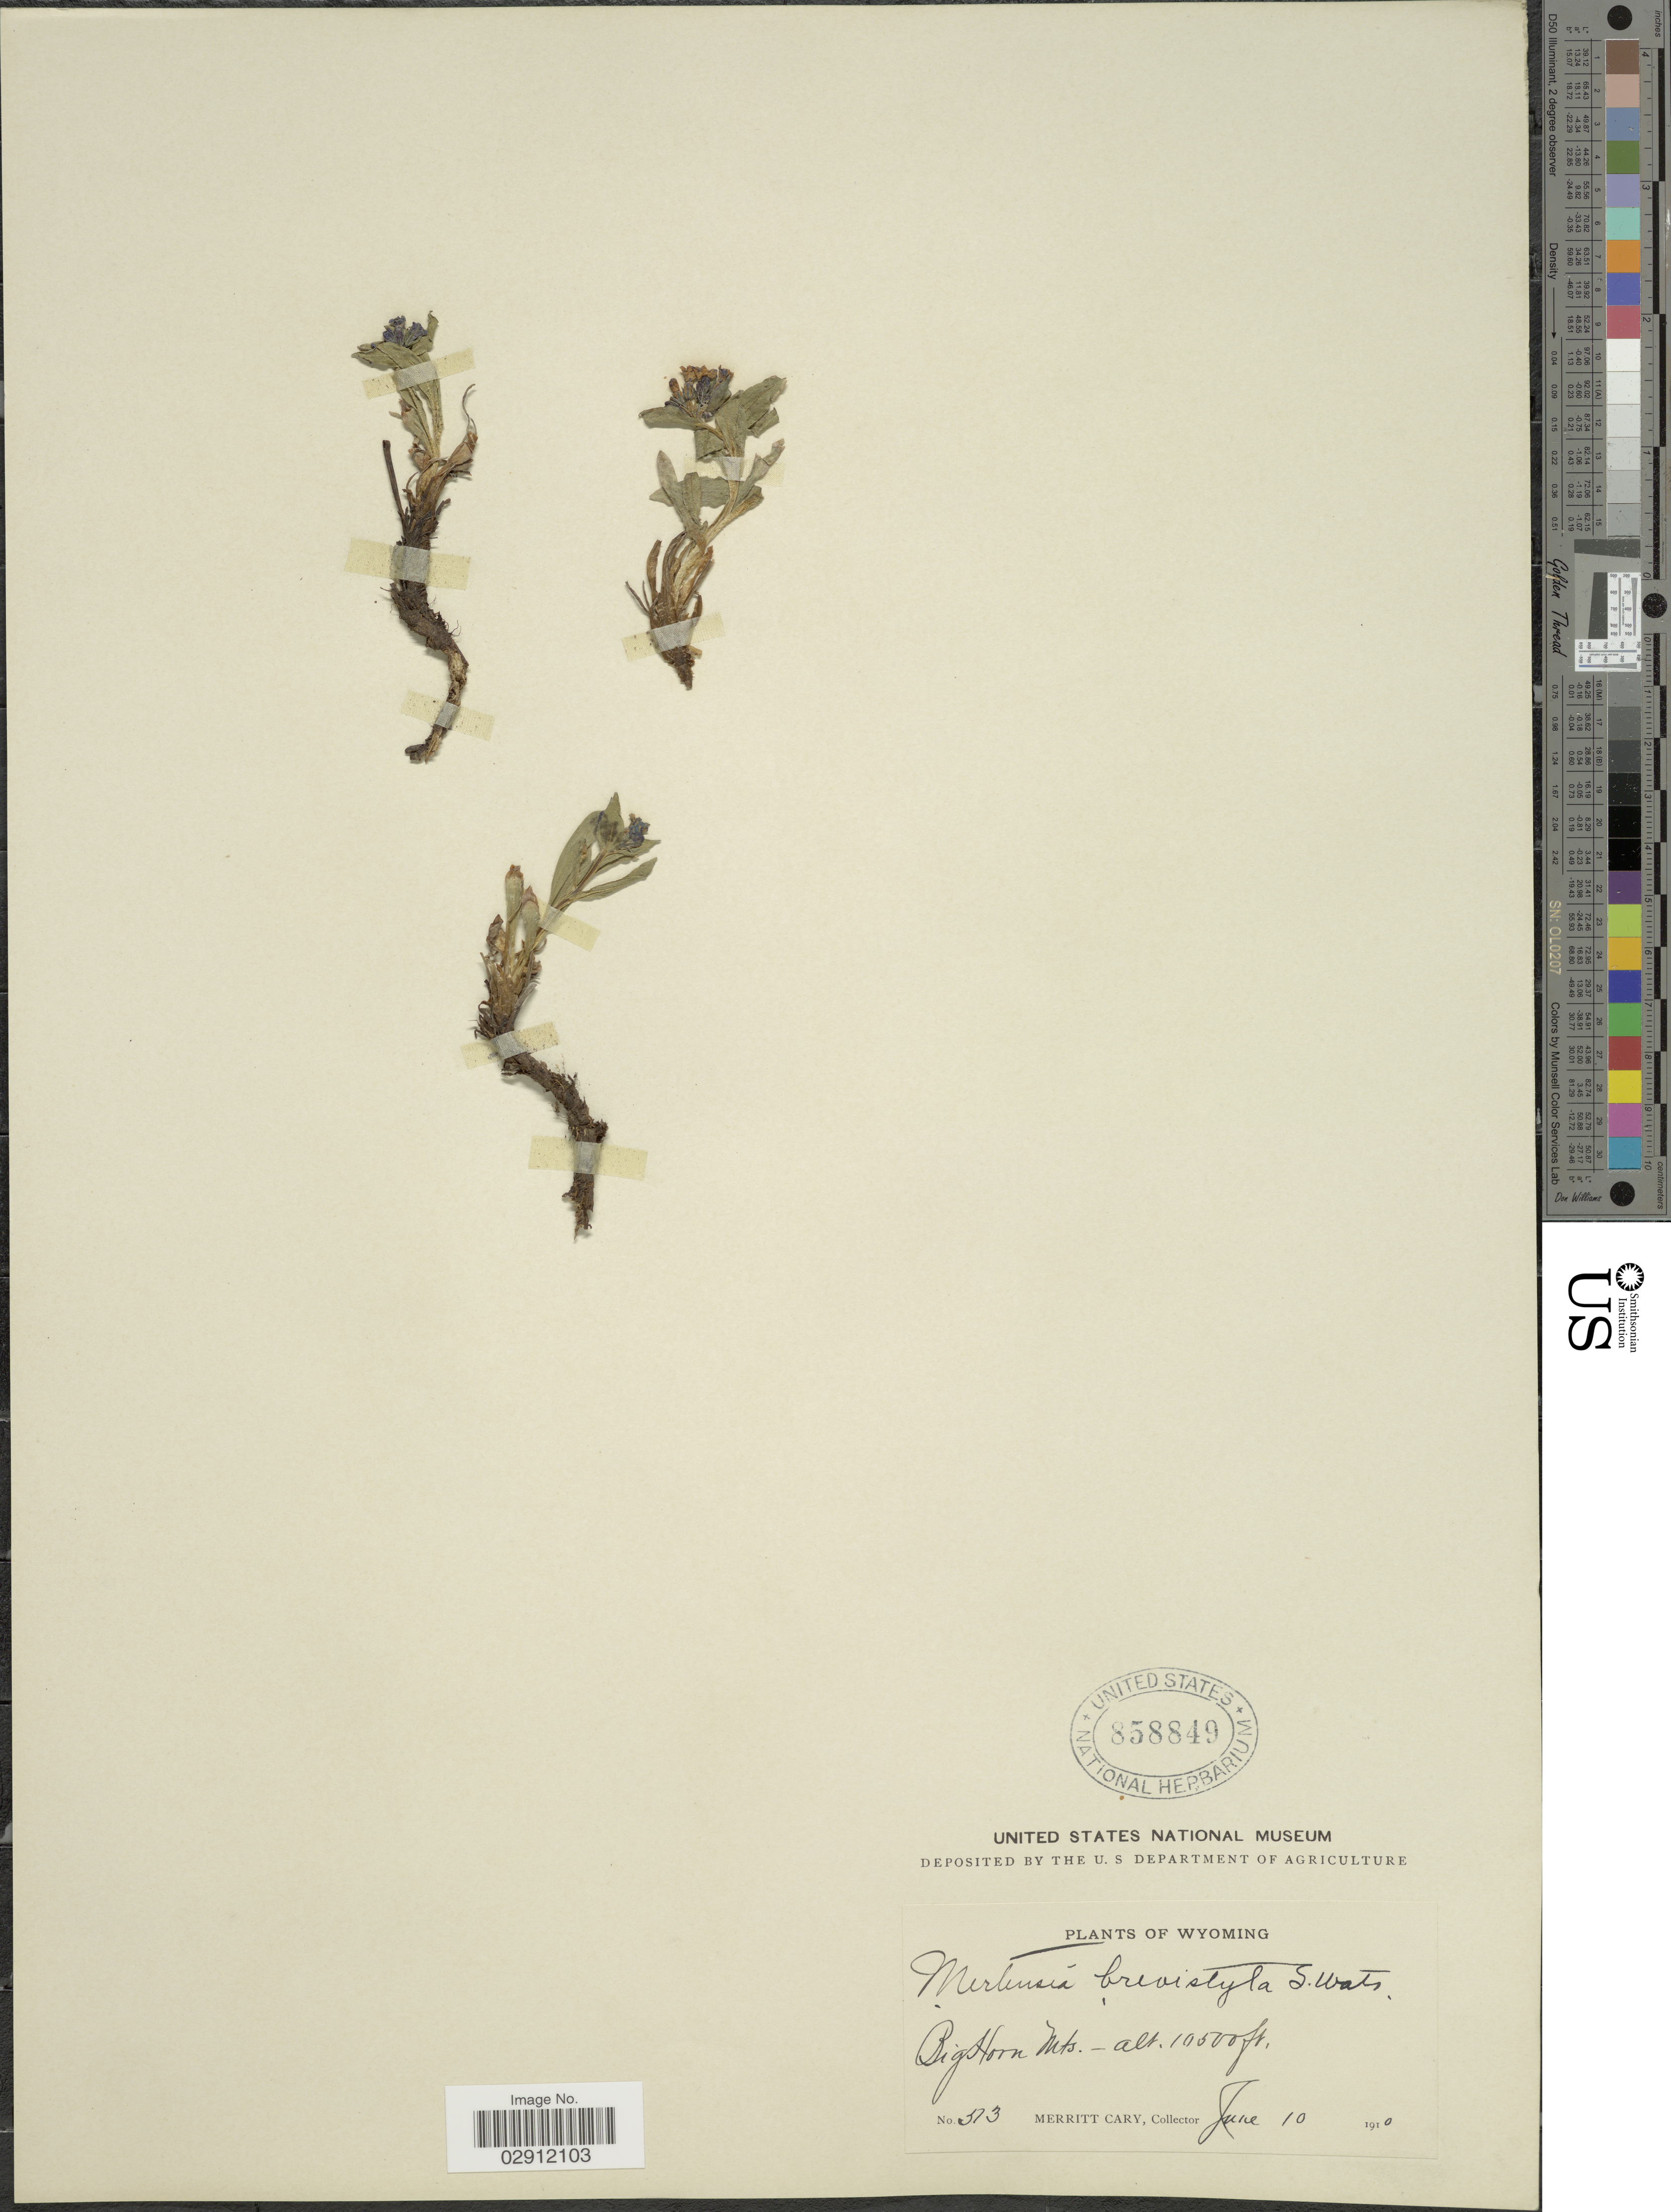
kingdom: Plantae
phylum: Tracheophyta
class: Magnoliopsida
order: Boraginales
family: Boraginaceae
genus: Mertensia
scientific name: Mertensia brevistyla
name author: S. Watson in C. King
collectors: M. Cary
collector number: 513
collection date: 1910-06-10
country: United States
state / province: Wyoming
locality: Big Horn Mts.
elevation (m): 3200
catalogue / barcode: US 858849